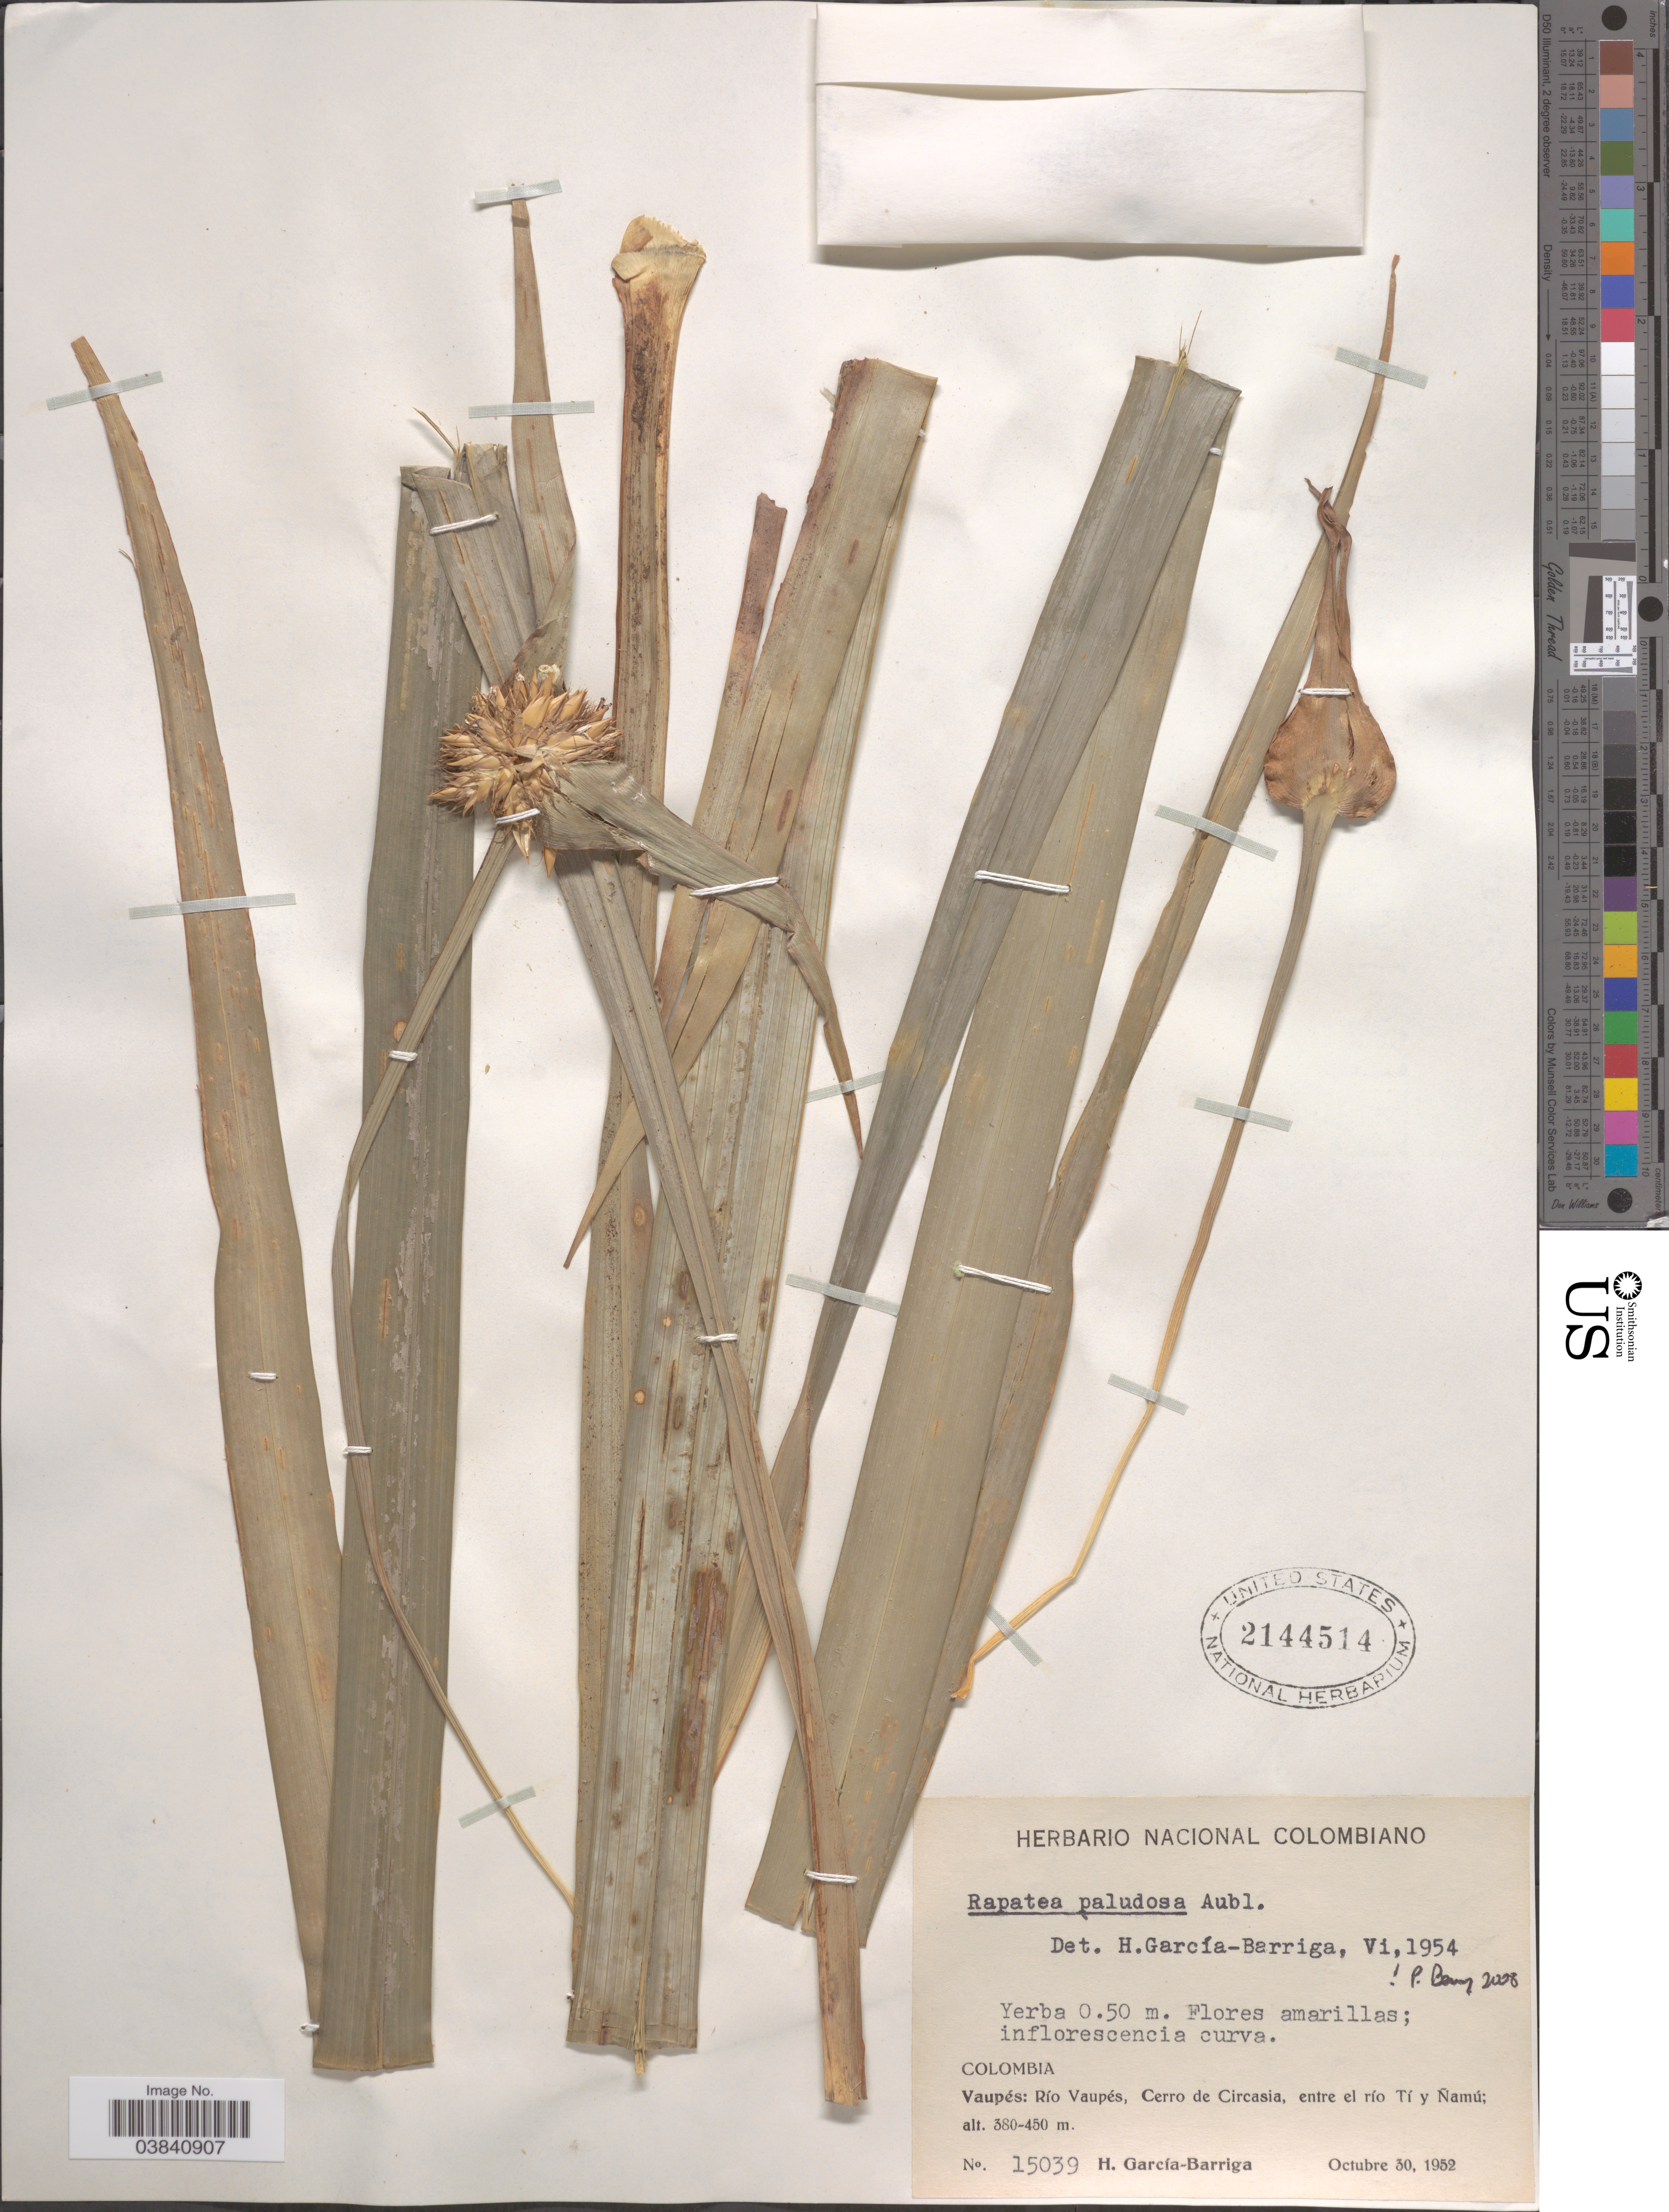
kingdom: Plantae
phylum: Tracheophyta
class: Liliopsida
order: Poales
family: Rapateaceae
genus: Rapatea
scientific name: Rapatea paludosa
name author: Aubl.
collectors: H. García Barriga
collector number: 15039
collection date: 1952-10-30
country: Colombia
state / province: Vaupés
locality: Río Vaupés, Cerro de Circasia, entre el río Tí y Namú.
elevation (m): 380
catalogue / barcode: US 2144514